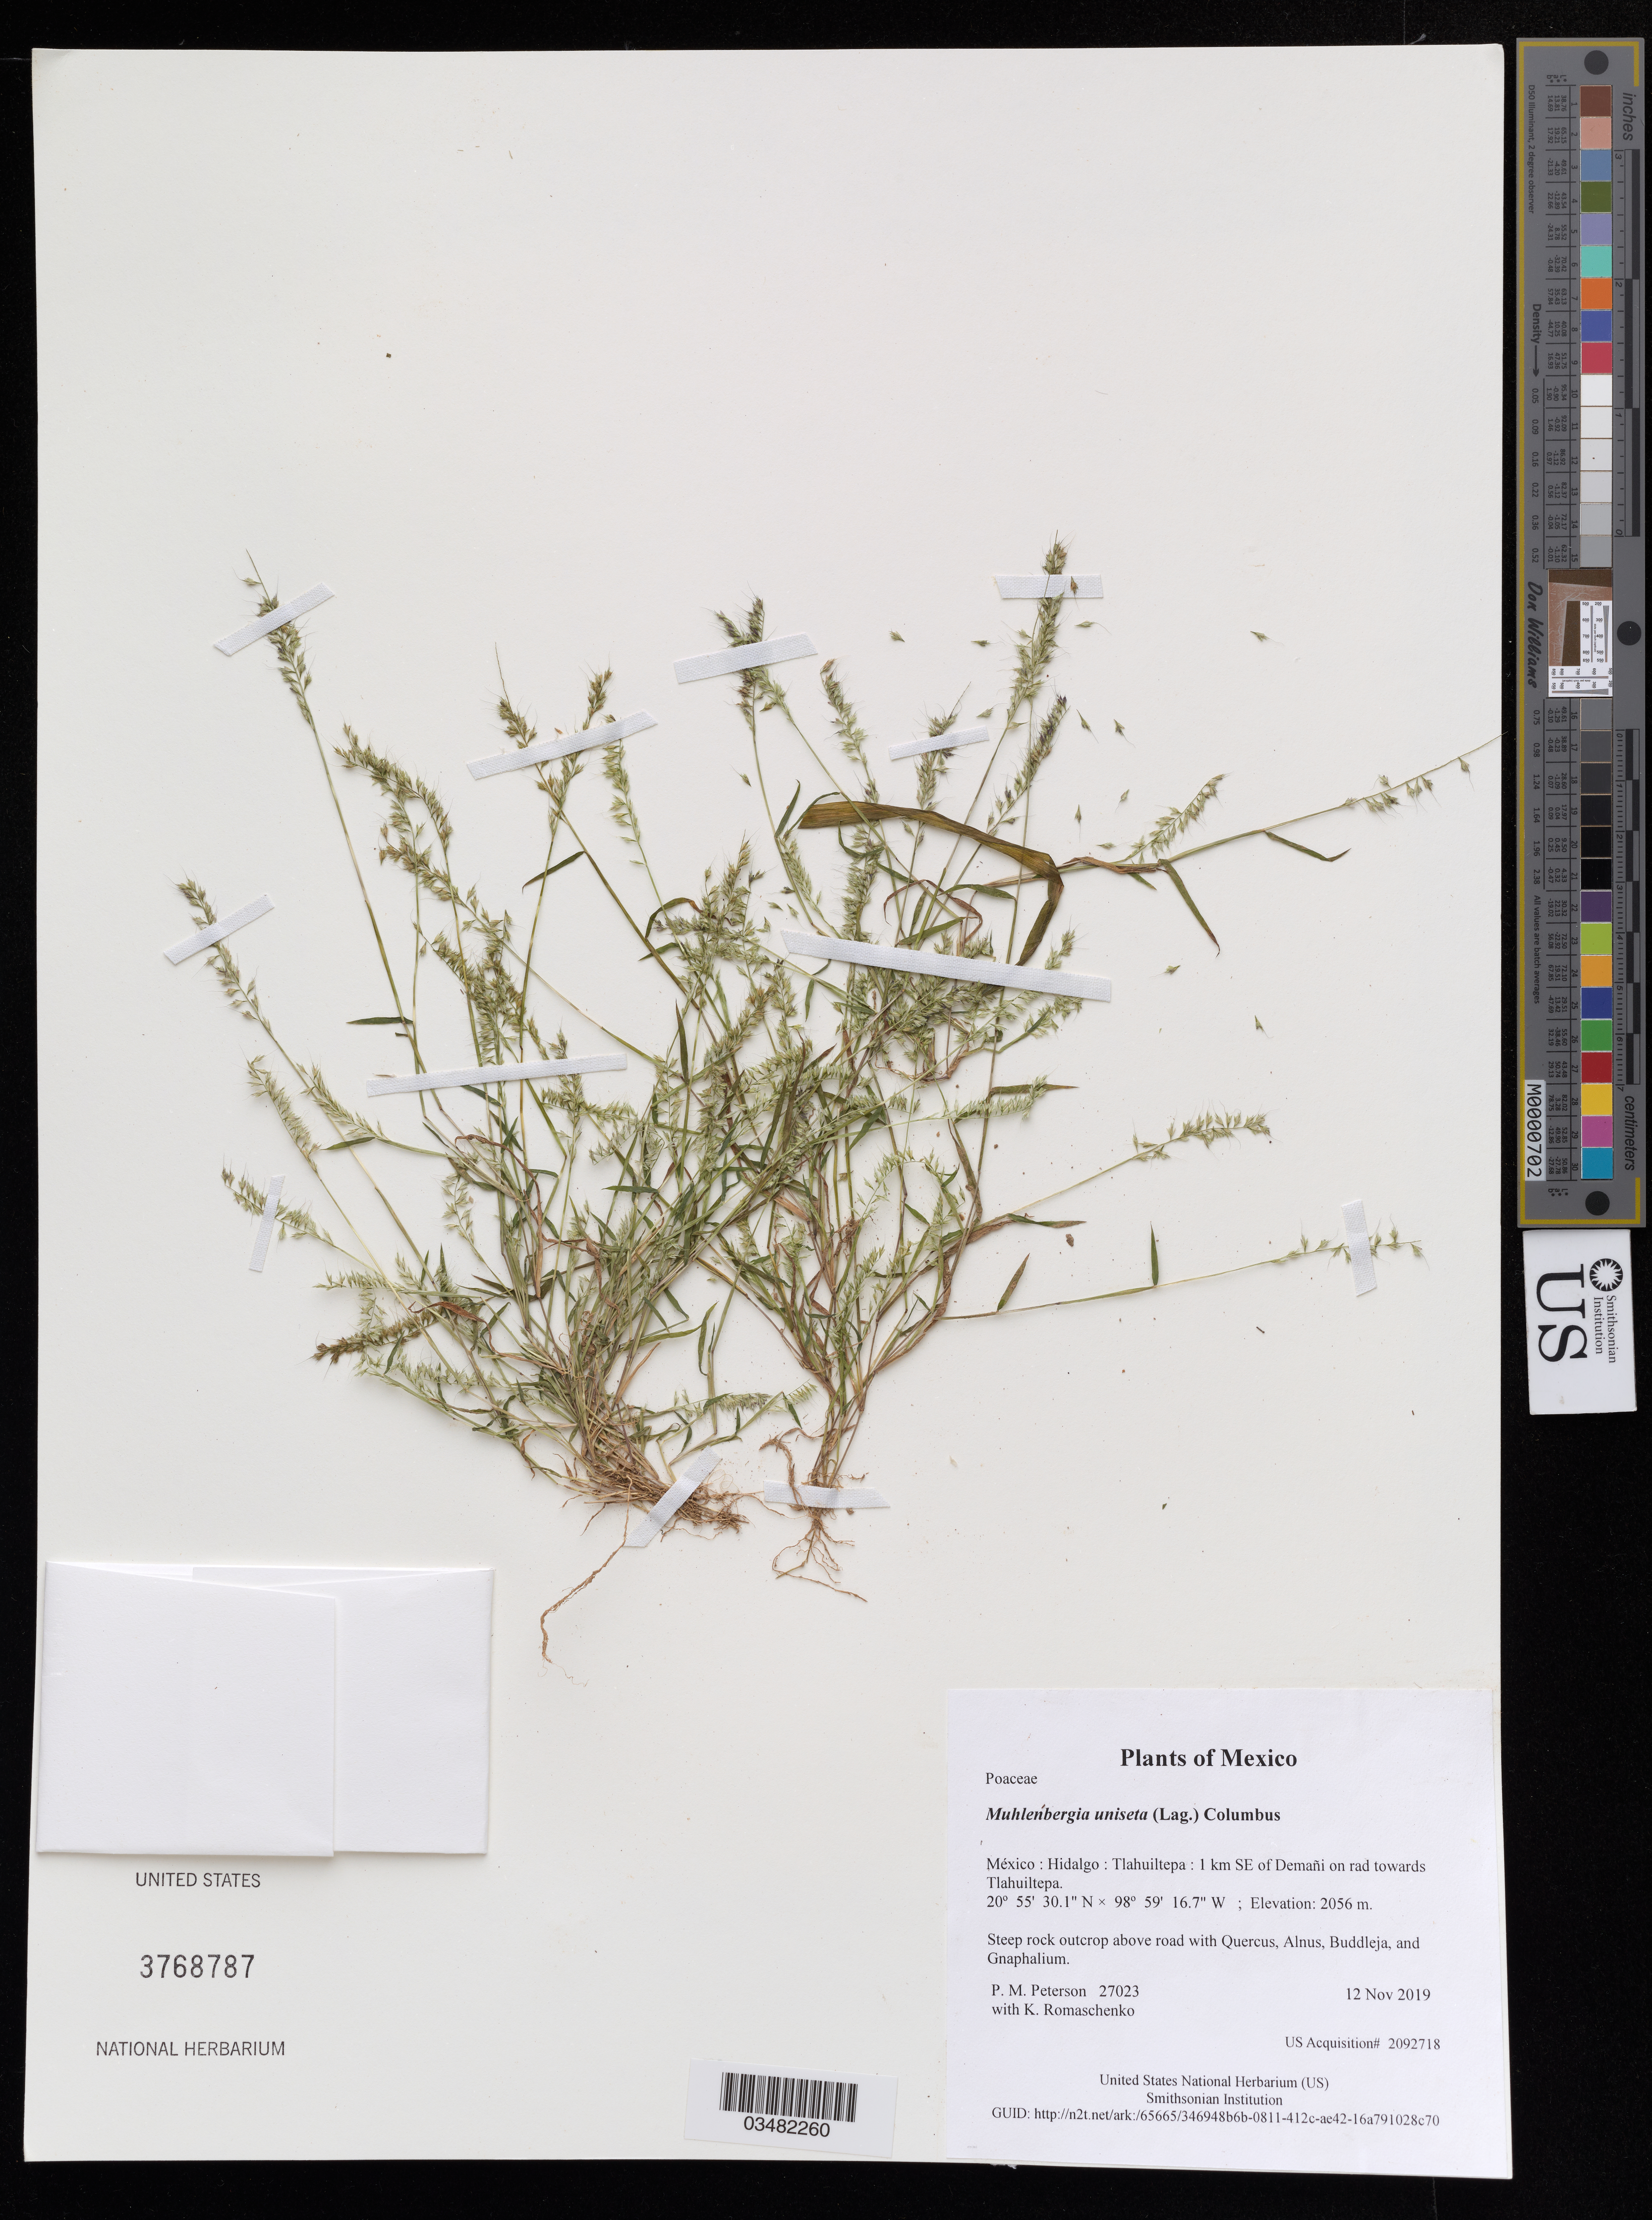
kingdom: Plantae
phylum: Tracheophyta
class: Liliopsida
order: Poales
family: Poaceae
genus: Muhlenbergia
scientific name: Muhlenbergia uniseta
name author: (Lag.) Columbus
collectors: P. M. Peterson & K. Romaschenko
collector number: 27023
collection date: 2019-11-12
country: México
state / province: Hidalgo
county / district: Tlahuiltepa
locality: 1 km SE of Demañi on rad towards Tlahuiltepa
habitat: Steep rock outcrop above road with Quercus, Alnus, Buddleja, and Gnaphalium.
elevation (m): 2056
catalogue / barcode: US 3768787